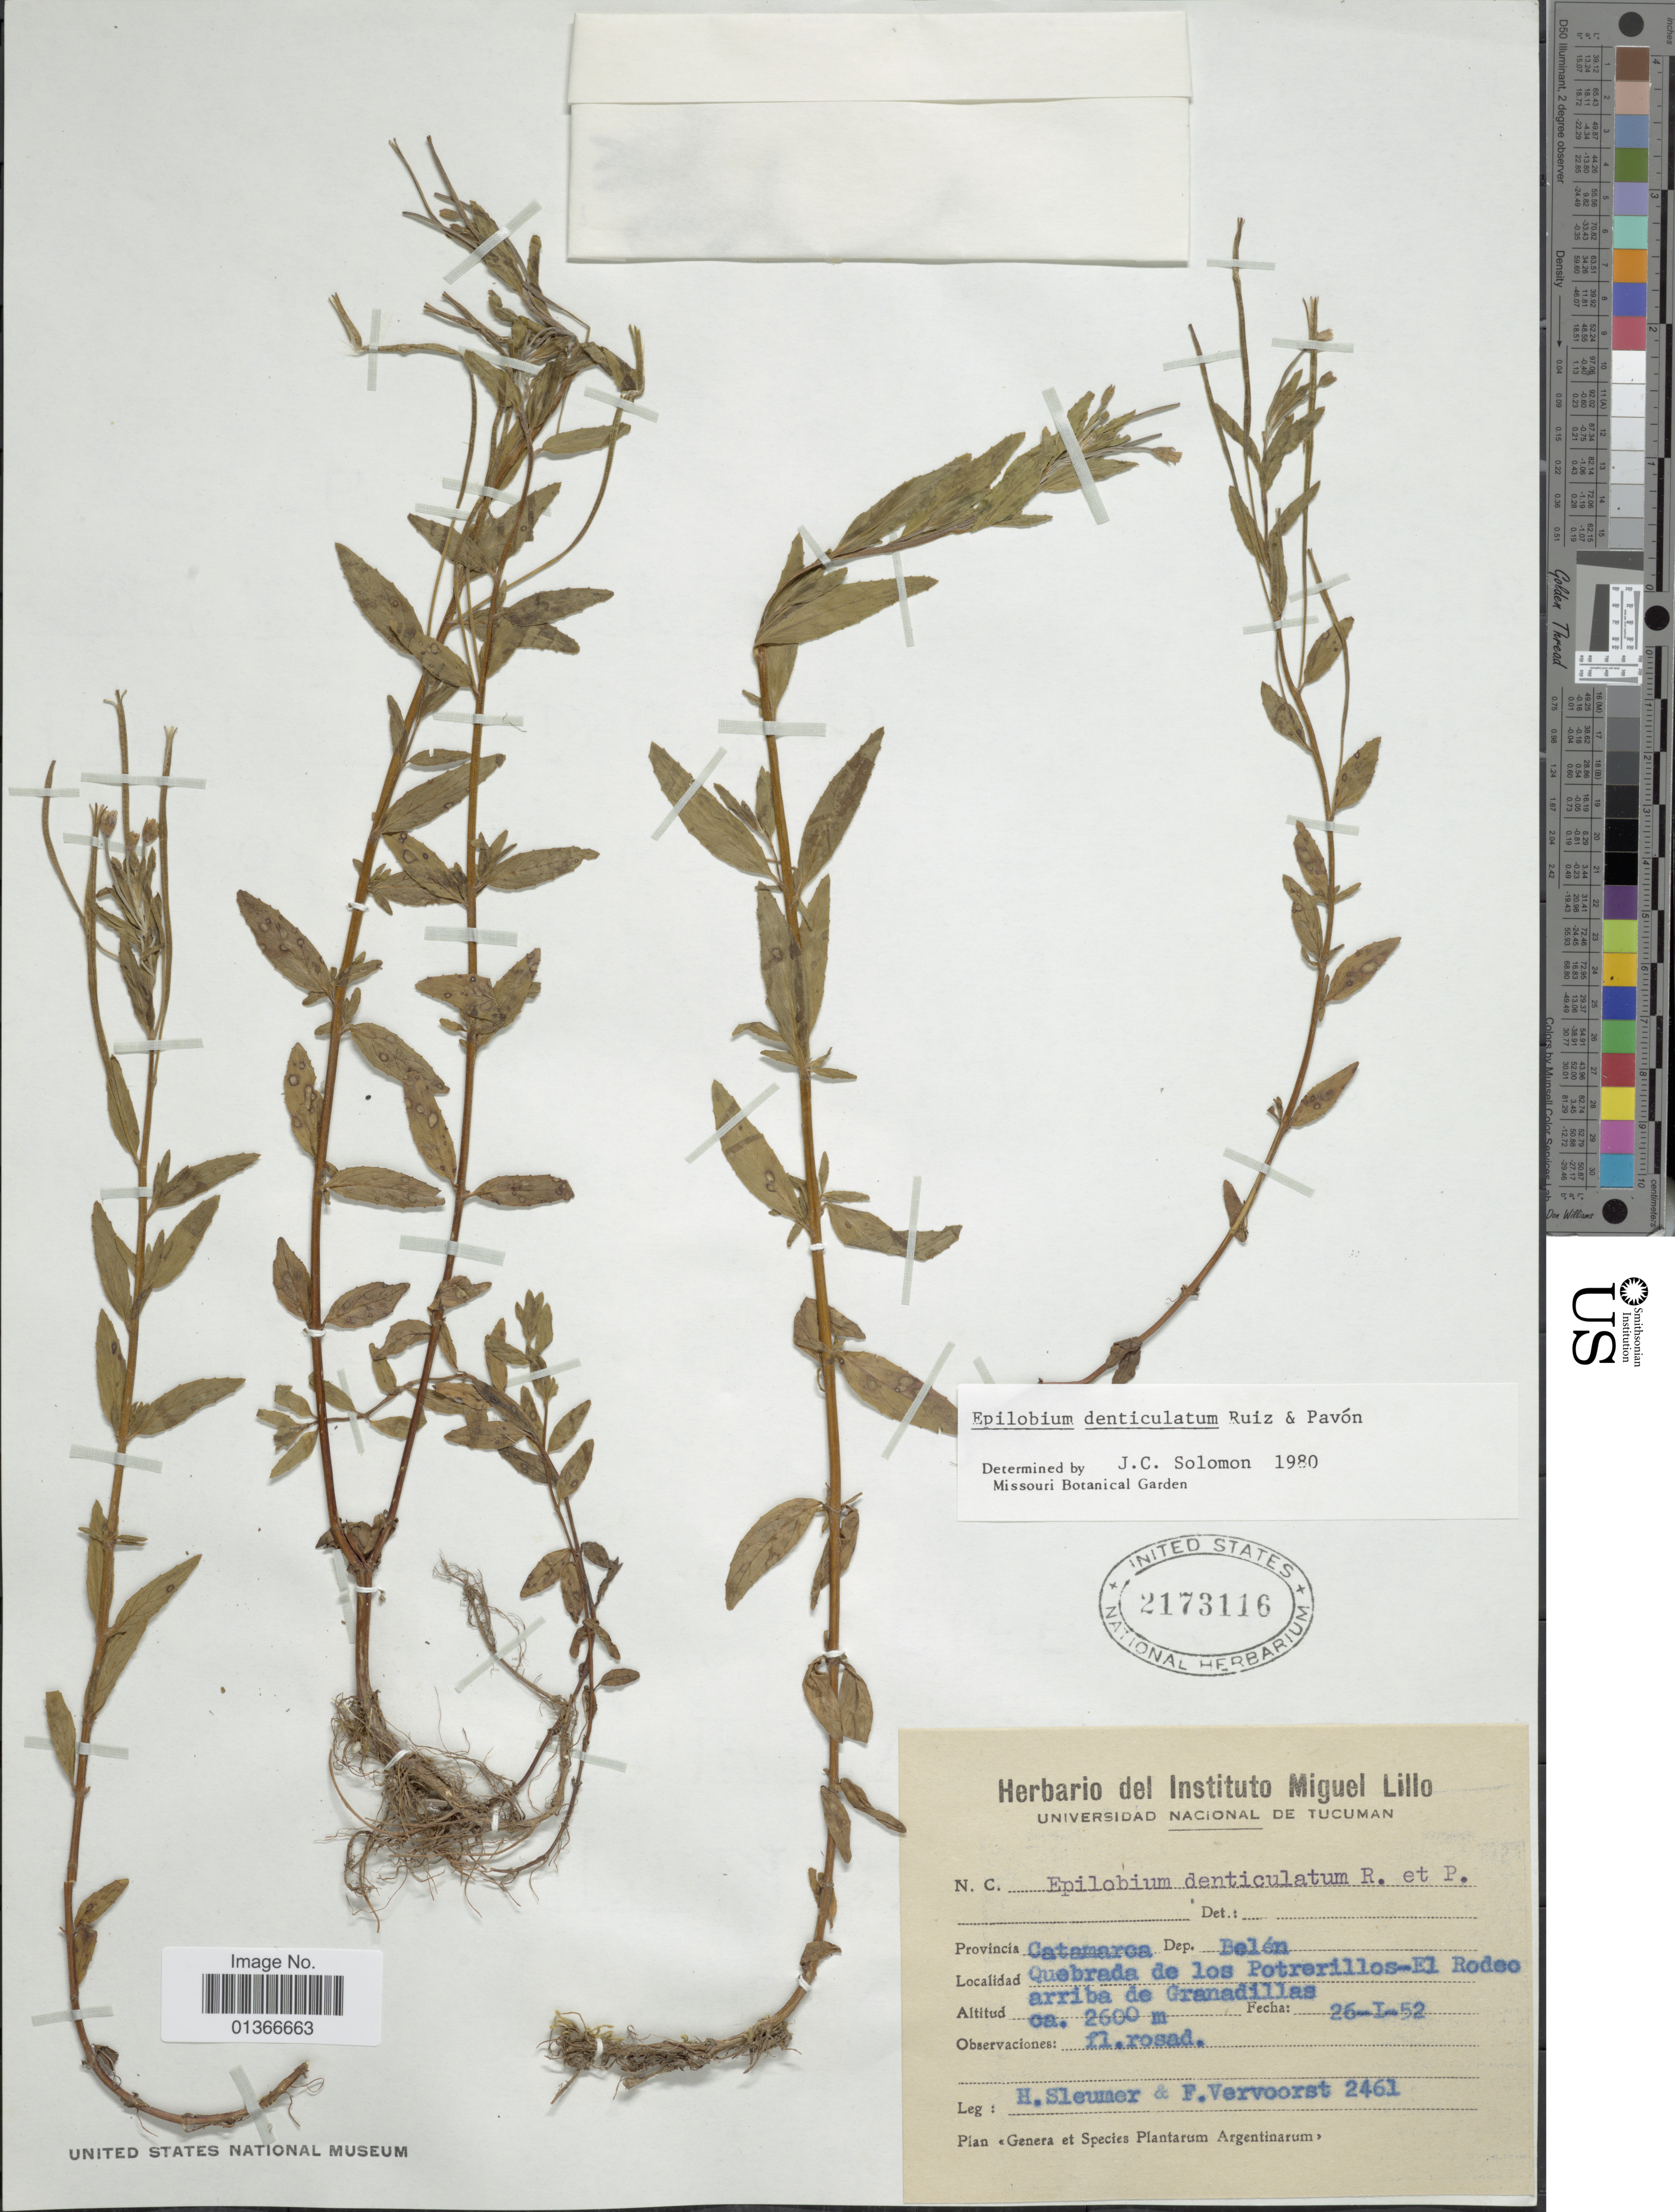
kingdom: Plantae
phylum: Tracheophyta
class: Magnoliopsida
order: Myrtales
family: Onagraceae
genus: Epilobium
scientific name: Epilobium denticulatum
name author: Ruiz & Pav.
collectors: H. O. Sleumer & F. Vervoorst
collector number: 2461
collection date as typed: Transcribed d/m/y: 26/1/52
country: Argentina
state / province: Catamarca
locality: Dep. Belén. Quebrada de los Potrerillos-El Rodeo arriba de Granadillas.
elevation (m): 2600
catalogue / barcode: US 2173116